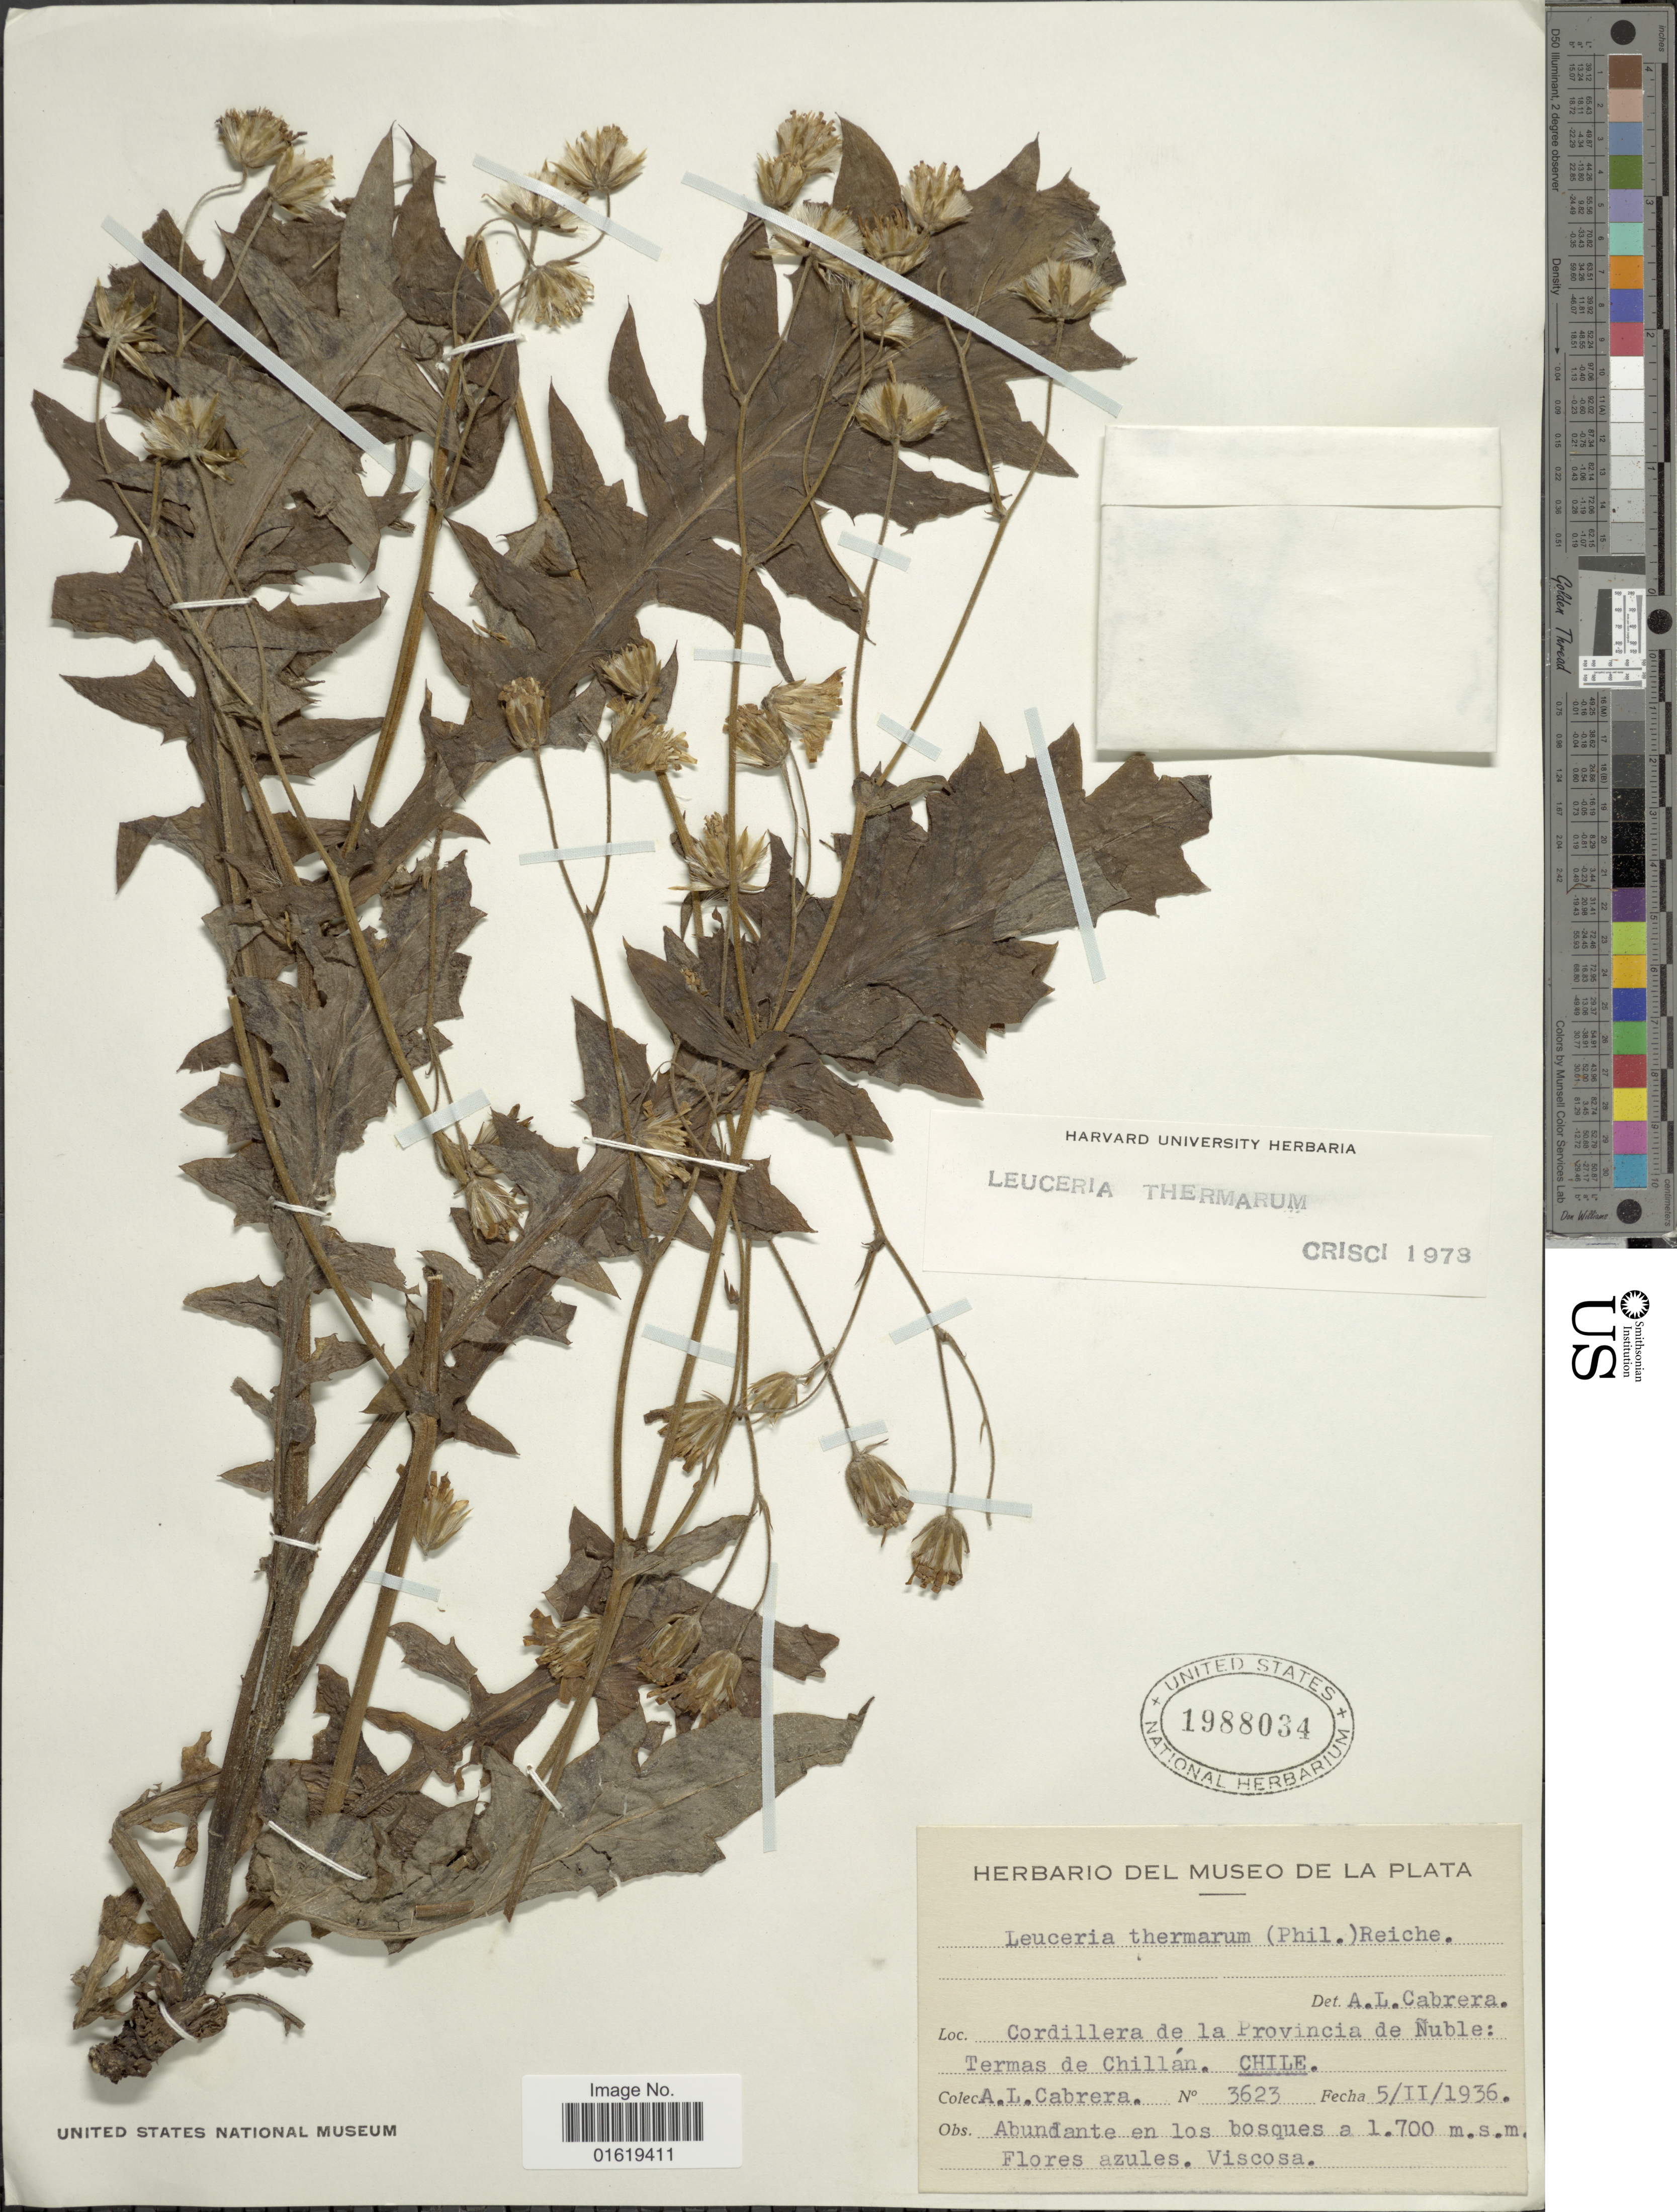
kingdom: Plantae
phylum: Tracheophyta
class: Magnoliopsida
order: Asterales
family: Asteraceae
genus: Leucheria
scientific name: Leucheria thermarum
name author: (Phil.) Phil.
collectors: A. L. Cabrera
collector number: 3623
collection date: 1936-02-05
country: Chile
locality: Cordillera de la Provincia de Nuble: Termas de Chillán.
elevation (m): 1700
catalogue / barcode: US 1988034